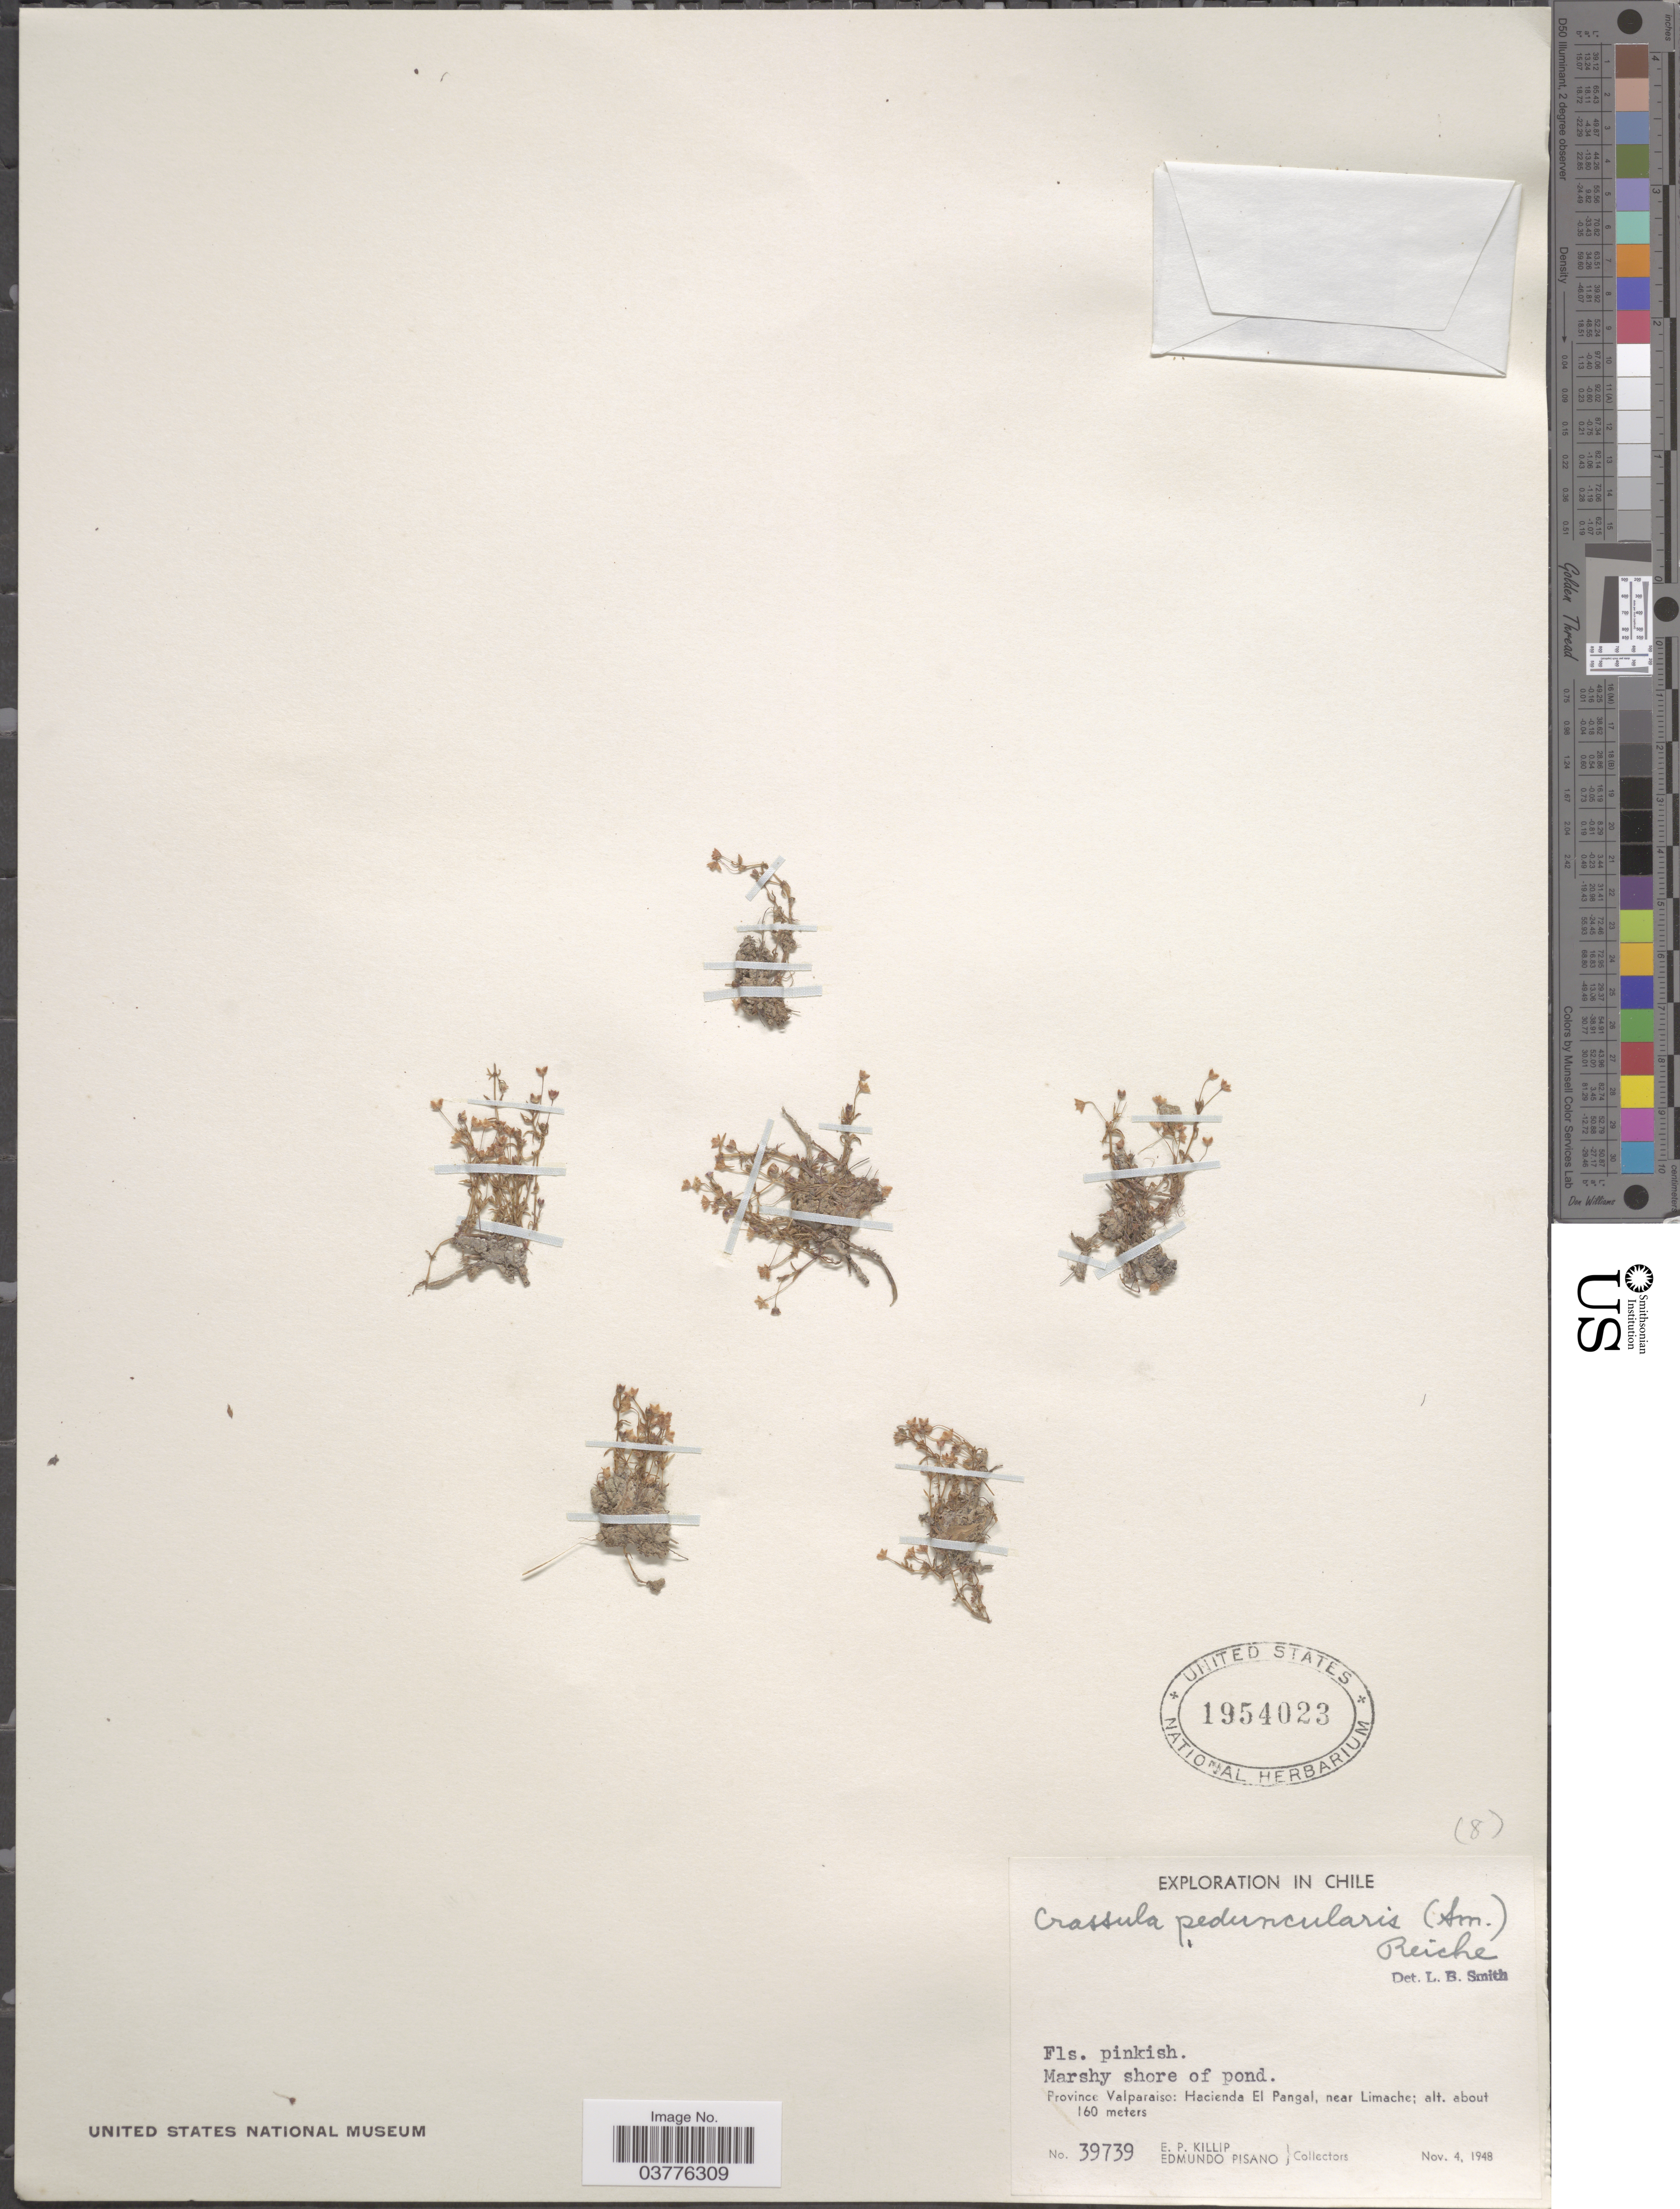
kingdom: Plantae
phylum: Tracheophyta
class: Magnoliopsida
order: Saxifragales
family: Crassulaceae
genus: Crassula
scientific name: Crassula peduncularis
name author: (Sm.) Cambess.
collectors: E. P. Killip & E. Pisano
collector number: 39739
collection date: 1948-11-04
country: Chile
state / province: Valparaíso (V)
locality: Province Valparaiso: Hacienda El Pangal, near Limache.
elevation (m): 160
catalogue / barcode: US 1954023